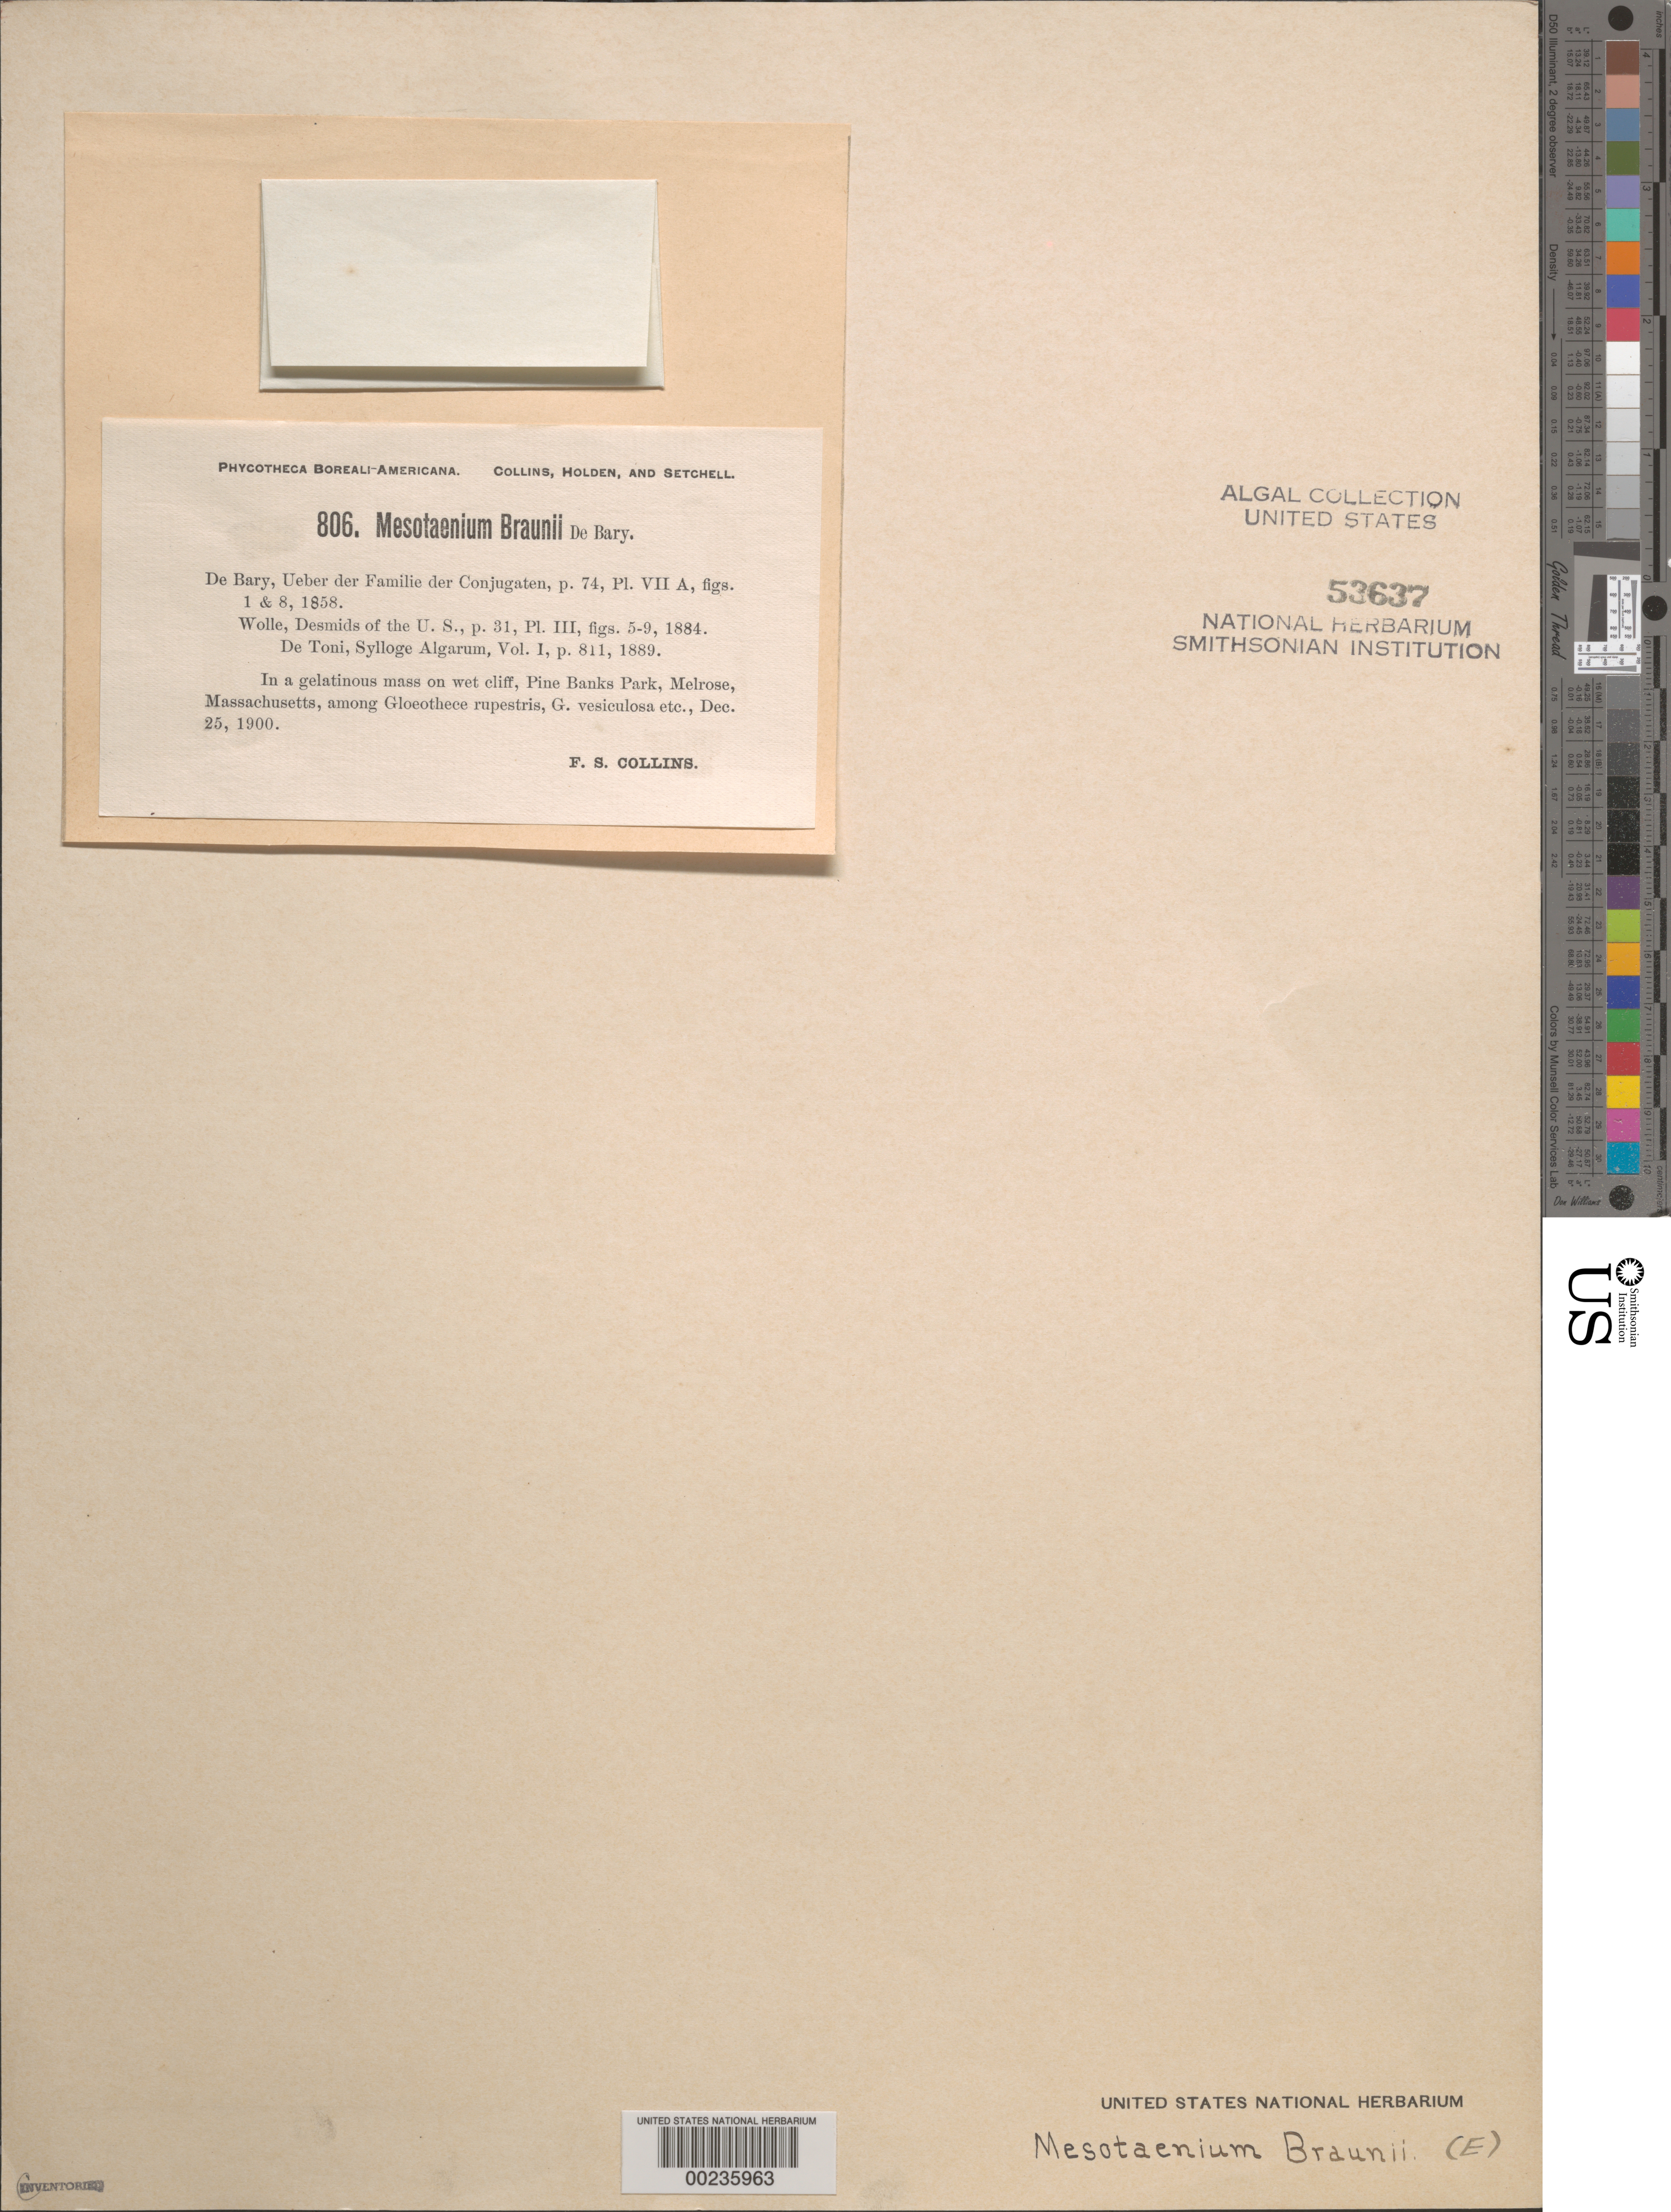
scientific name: Serritaenia braunii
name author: (De Bary) Busch & Hess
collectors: F. Collins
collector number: PB-A 806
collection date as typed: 25 Dec 1900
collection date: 1900-12-25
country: United States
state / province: Massachusetts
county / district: Middlesex County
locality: Melrose, Pine Banks Park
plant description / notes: Collins, Holden & Setchell, Phycotheca Boreali-Americana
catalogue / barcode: US 53637